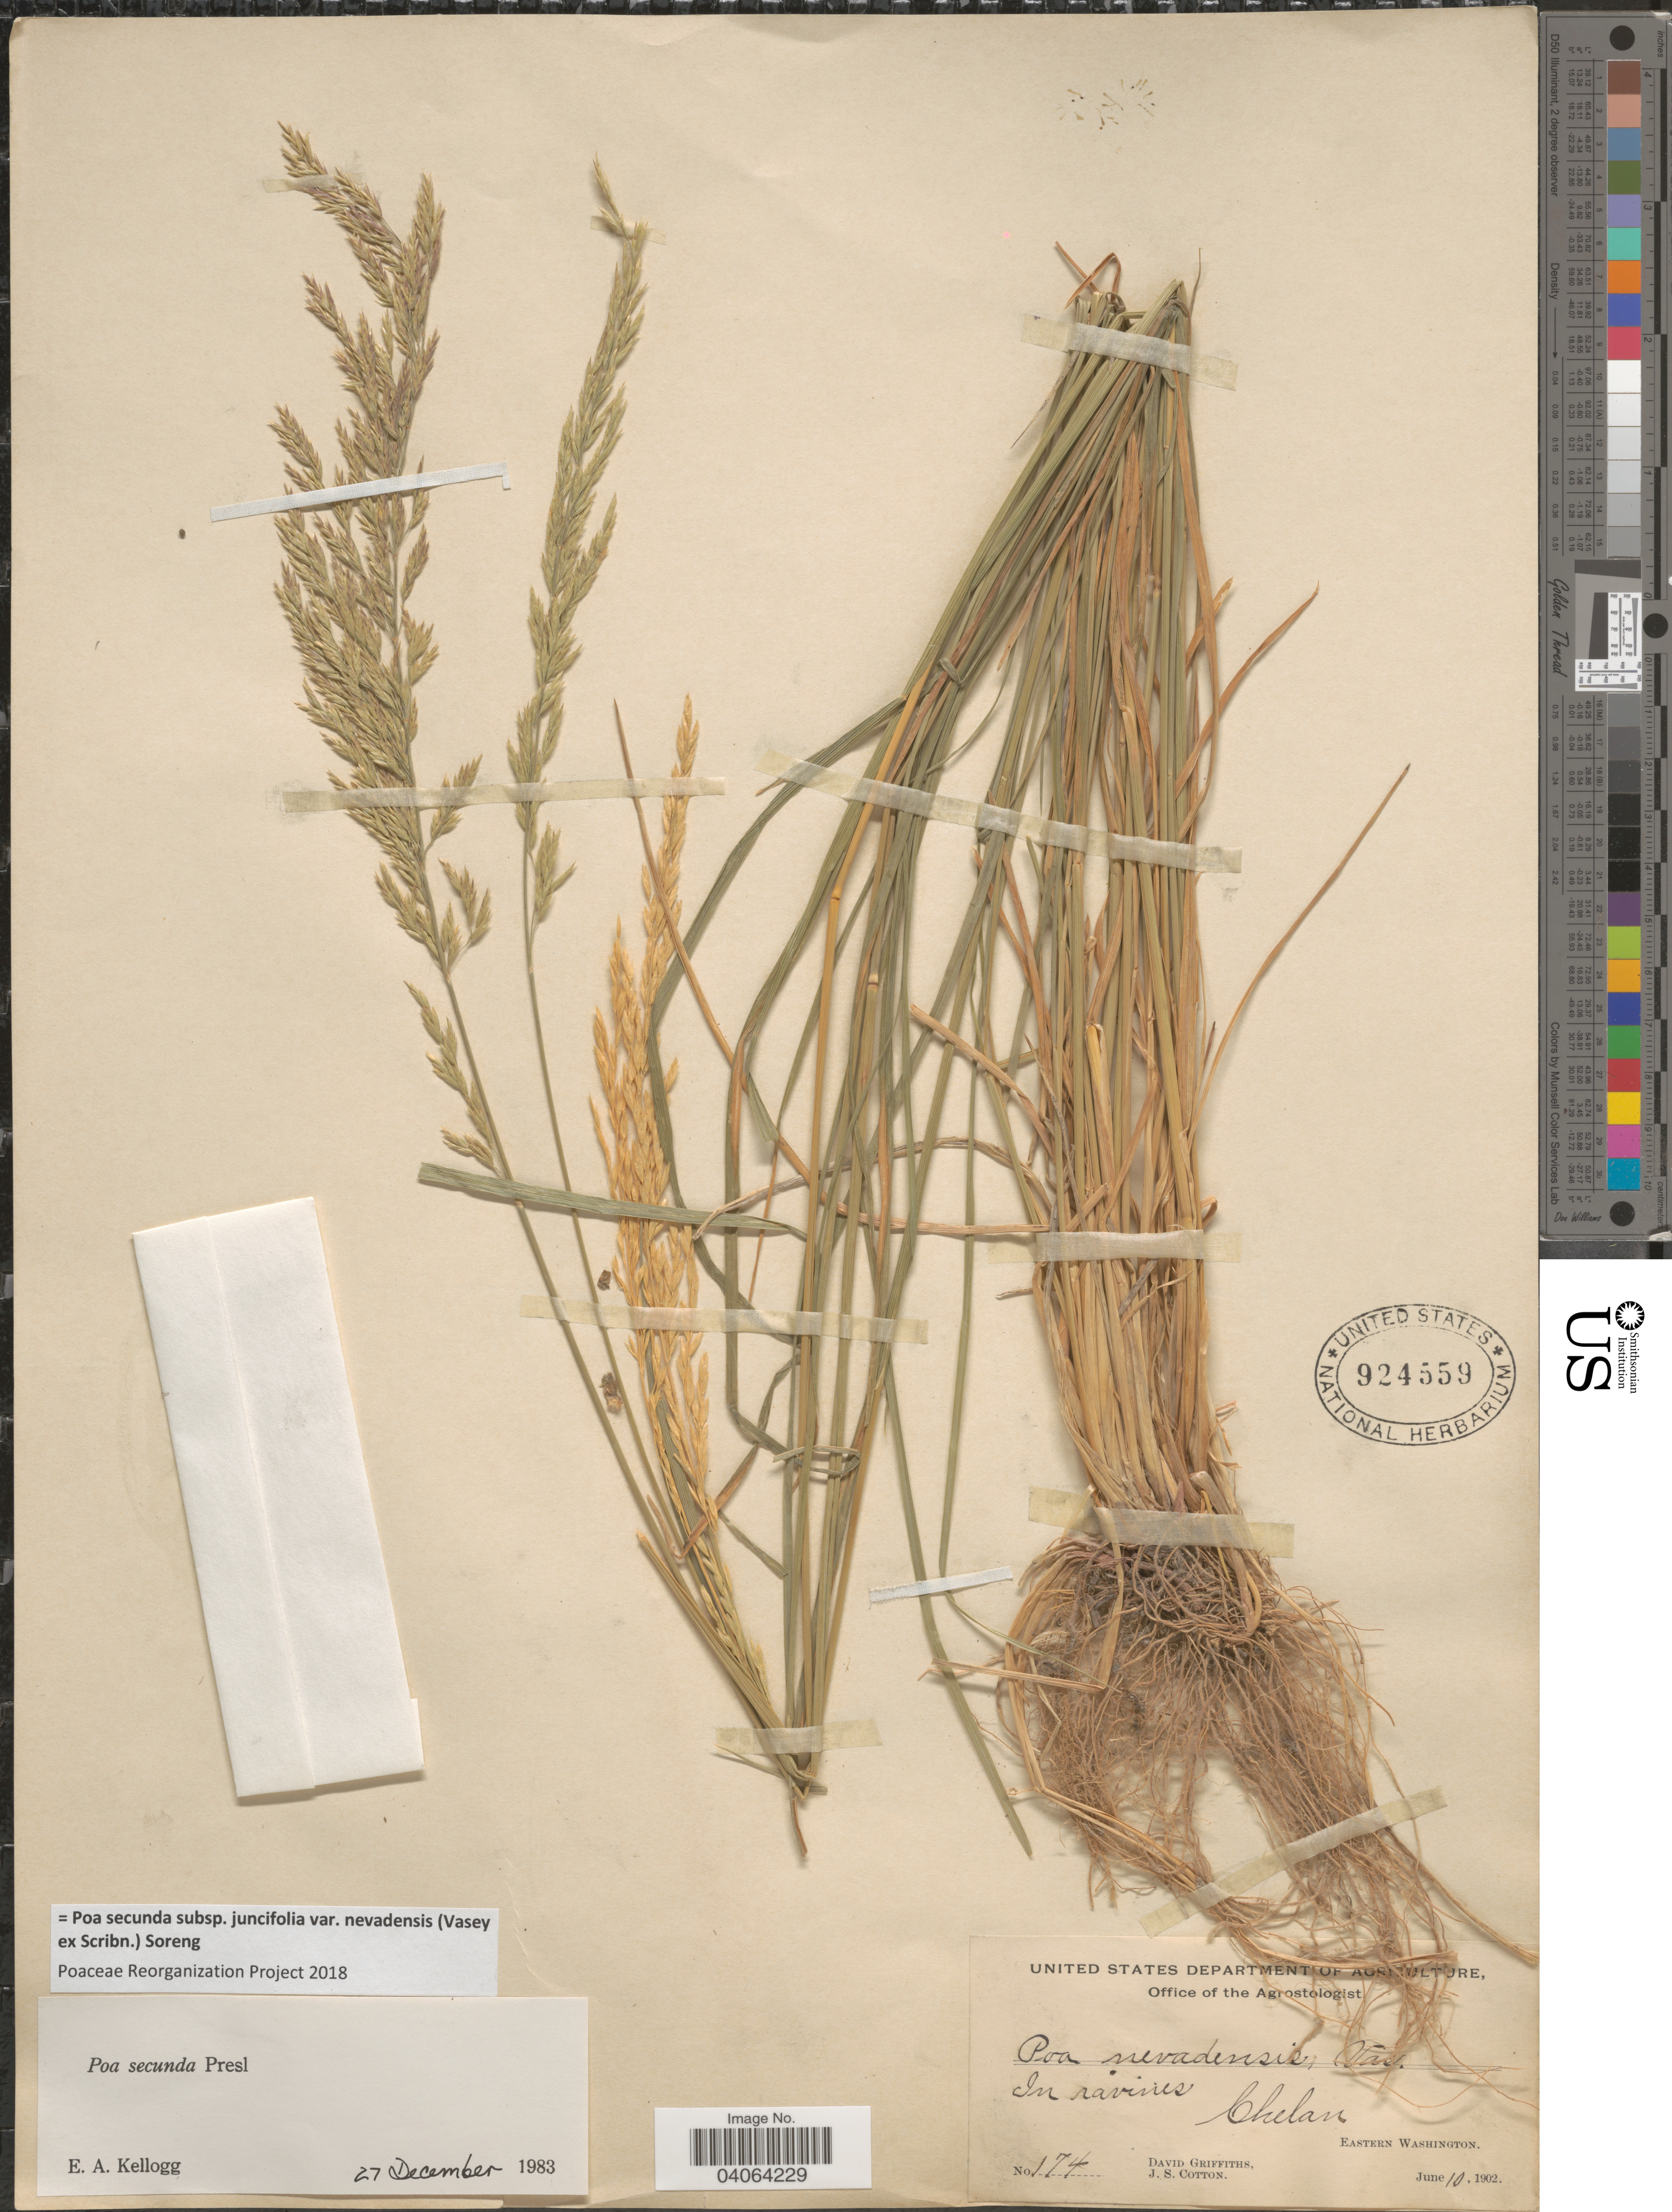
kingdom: Plantae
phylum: Tracheophyta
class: Liliopsida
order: Poales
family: Poaceae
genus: Poa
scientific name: Poa secunda subsp. juncifolia var. nevadensis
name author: (Vasey ex Scribn.) Soreng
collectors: D. Griffiths & J. S. Cotton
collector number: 174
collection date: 1902-06-10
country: United States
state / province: Washington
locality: Chelan. Eastern Washington.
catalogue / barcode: US 924559